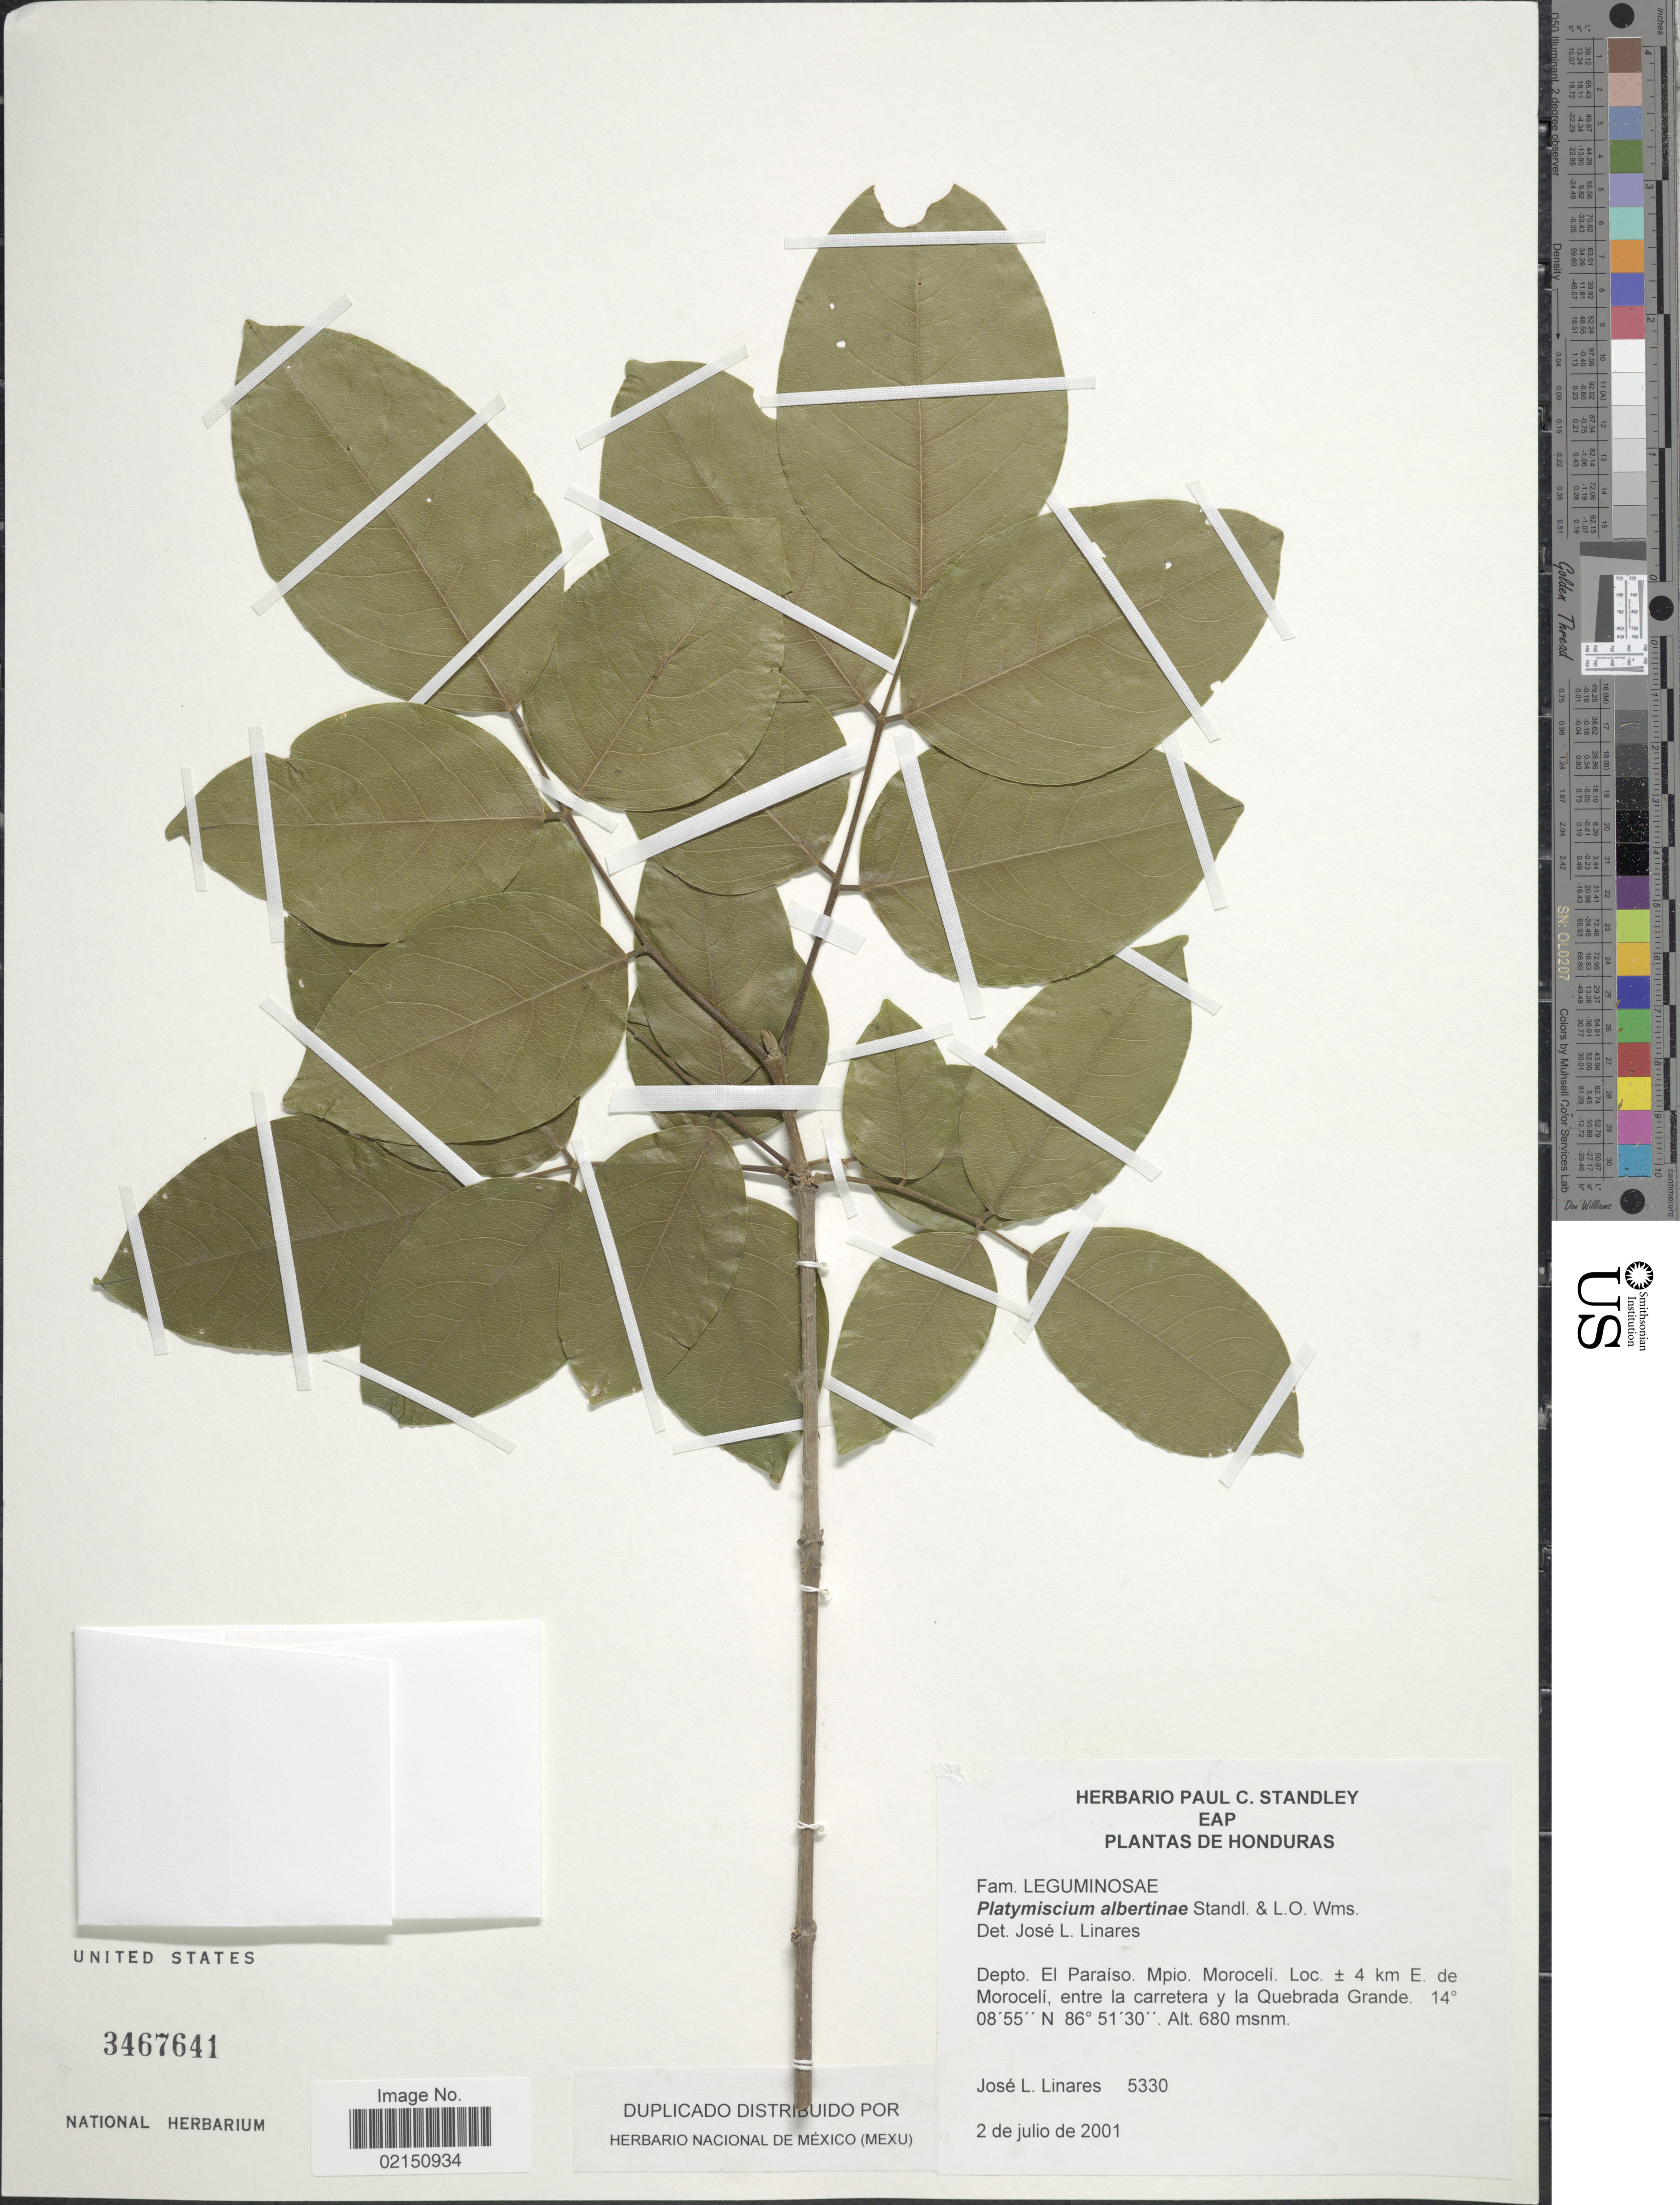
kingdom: Plantae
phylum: Tracheophyta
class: Magnoliopsida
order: Fabales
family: Fabaceae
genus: Platymiscium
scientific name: Platymiscium albertinae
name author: Standl. & L.O. Williams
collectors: J. Linares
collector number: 5330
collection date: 2001-07-02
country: Honduras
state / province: El Paraíso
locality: Depto. El Paraiso. Mpio Moroceli, ± 4 km E. de Morocelí, entre la carretera y la Quebrada Grande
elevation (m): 680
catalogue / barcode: US 3467641